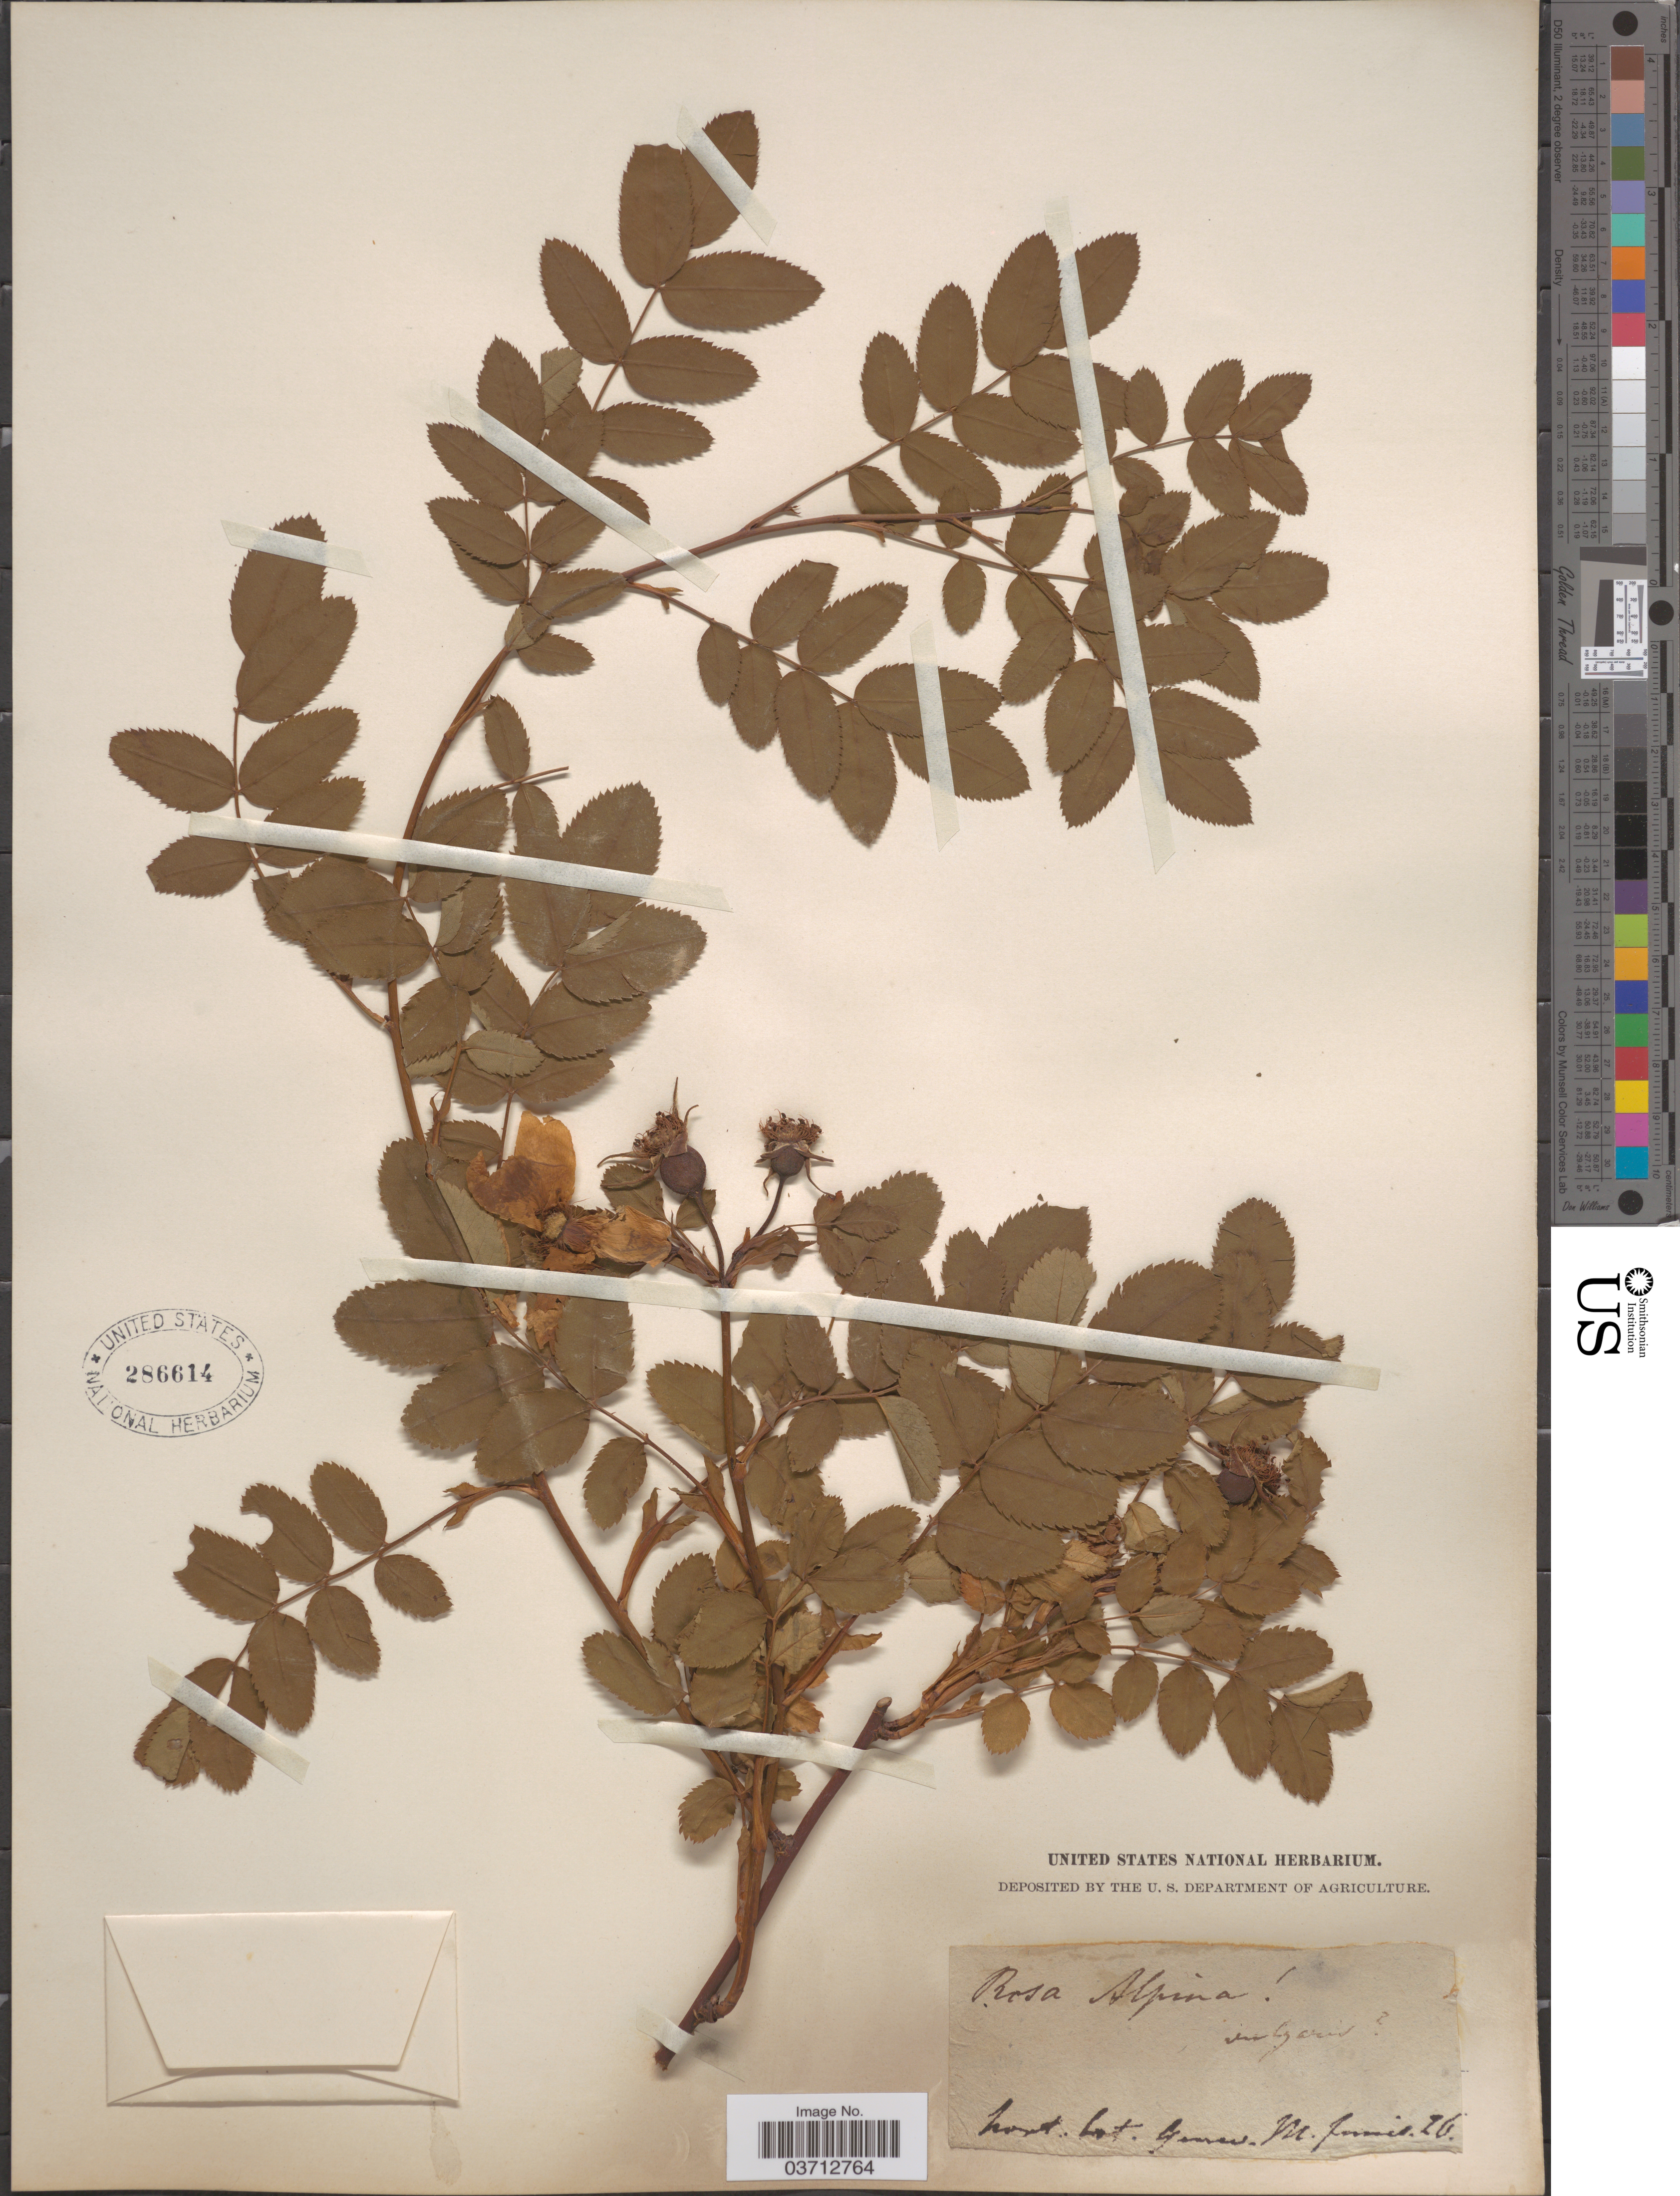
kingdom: Plantae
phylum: Tracheophyta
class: Magnoliopsida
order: Rosales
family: Rosaceae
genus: Rosa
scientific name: Rosa alpina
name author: L.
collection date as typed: Transcribed d/m/y: /6/26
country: Switzerland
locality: Hort. bot. Geneve.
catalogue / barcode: US 286614